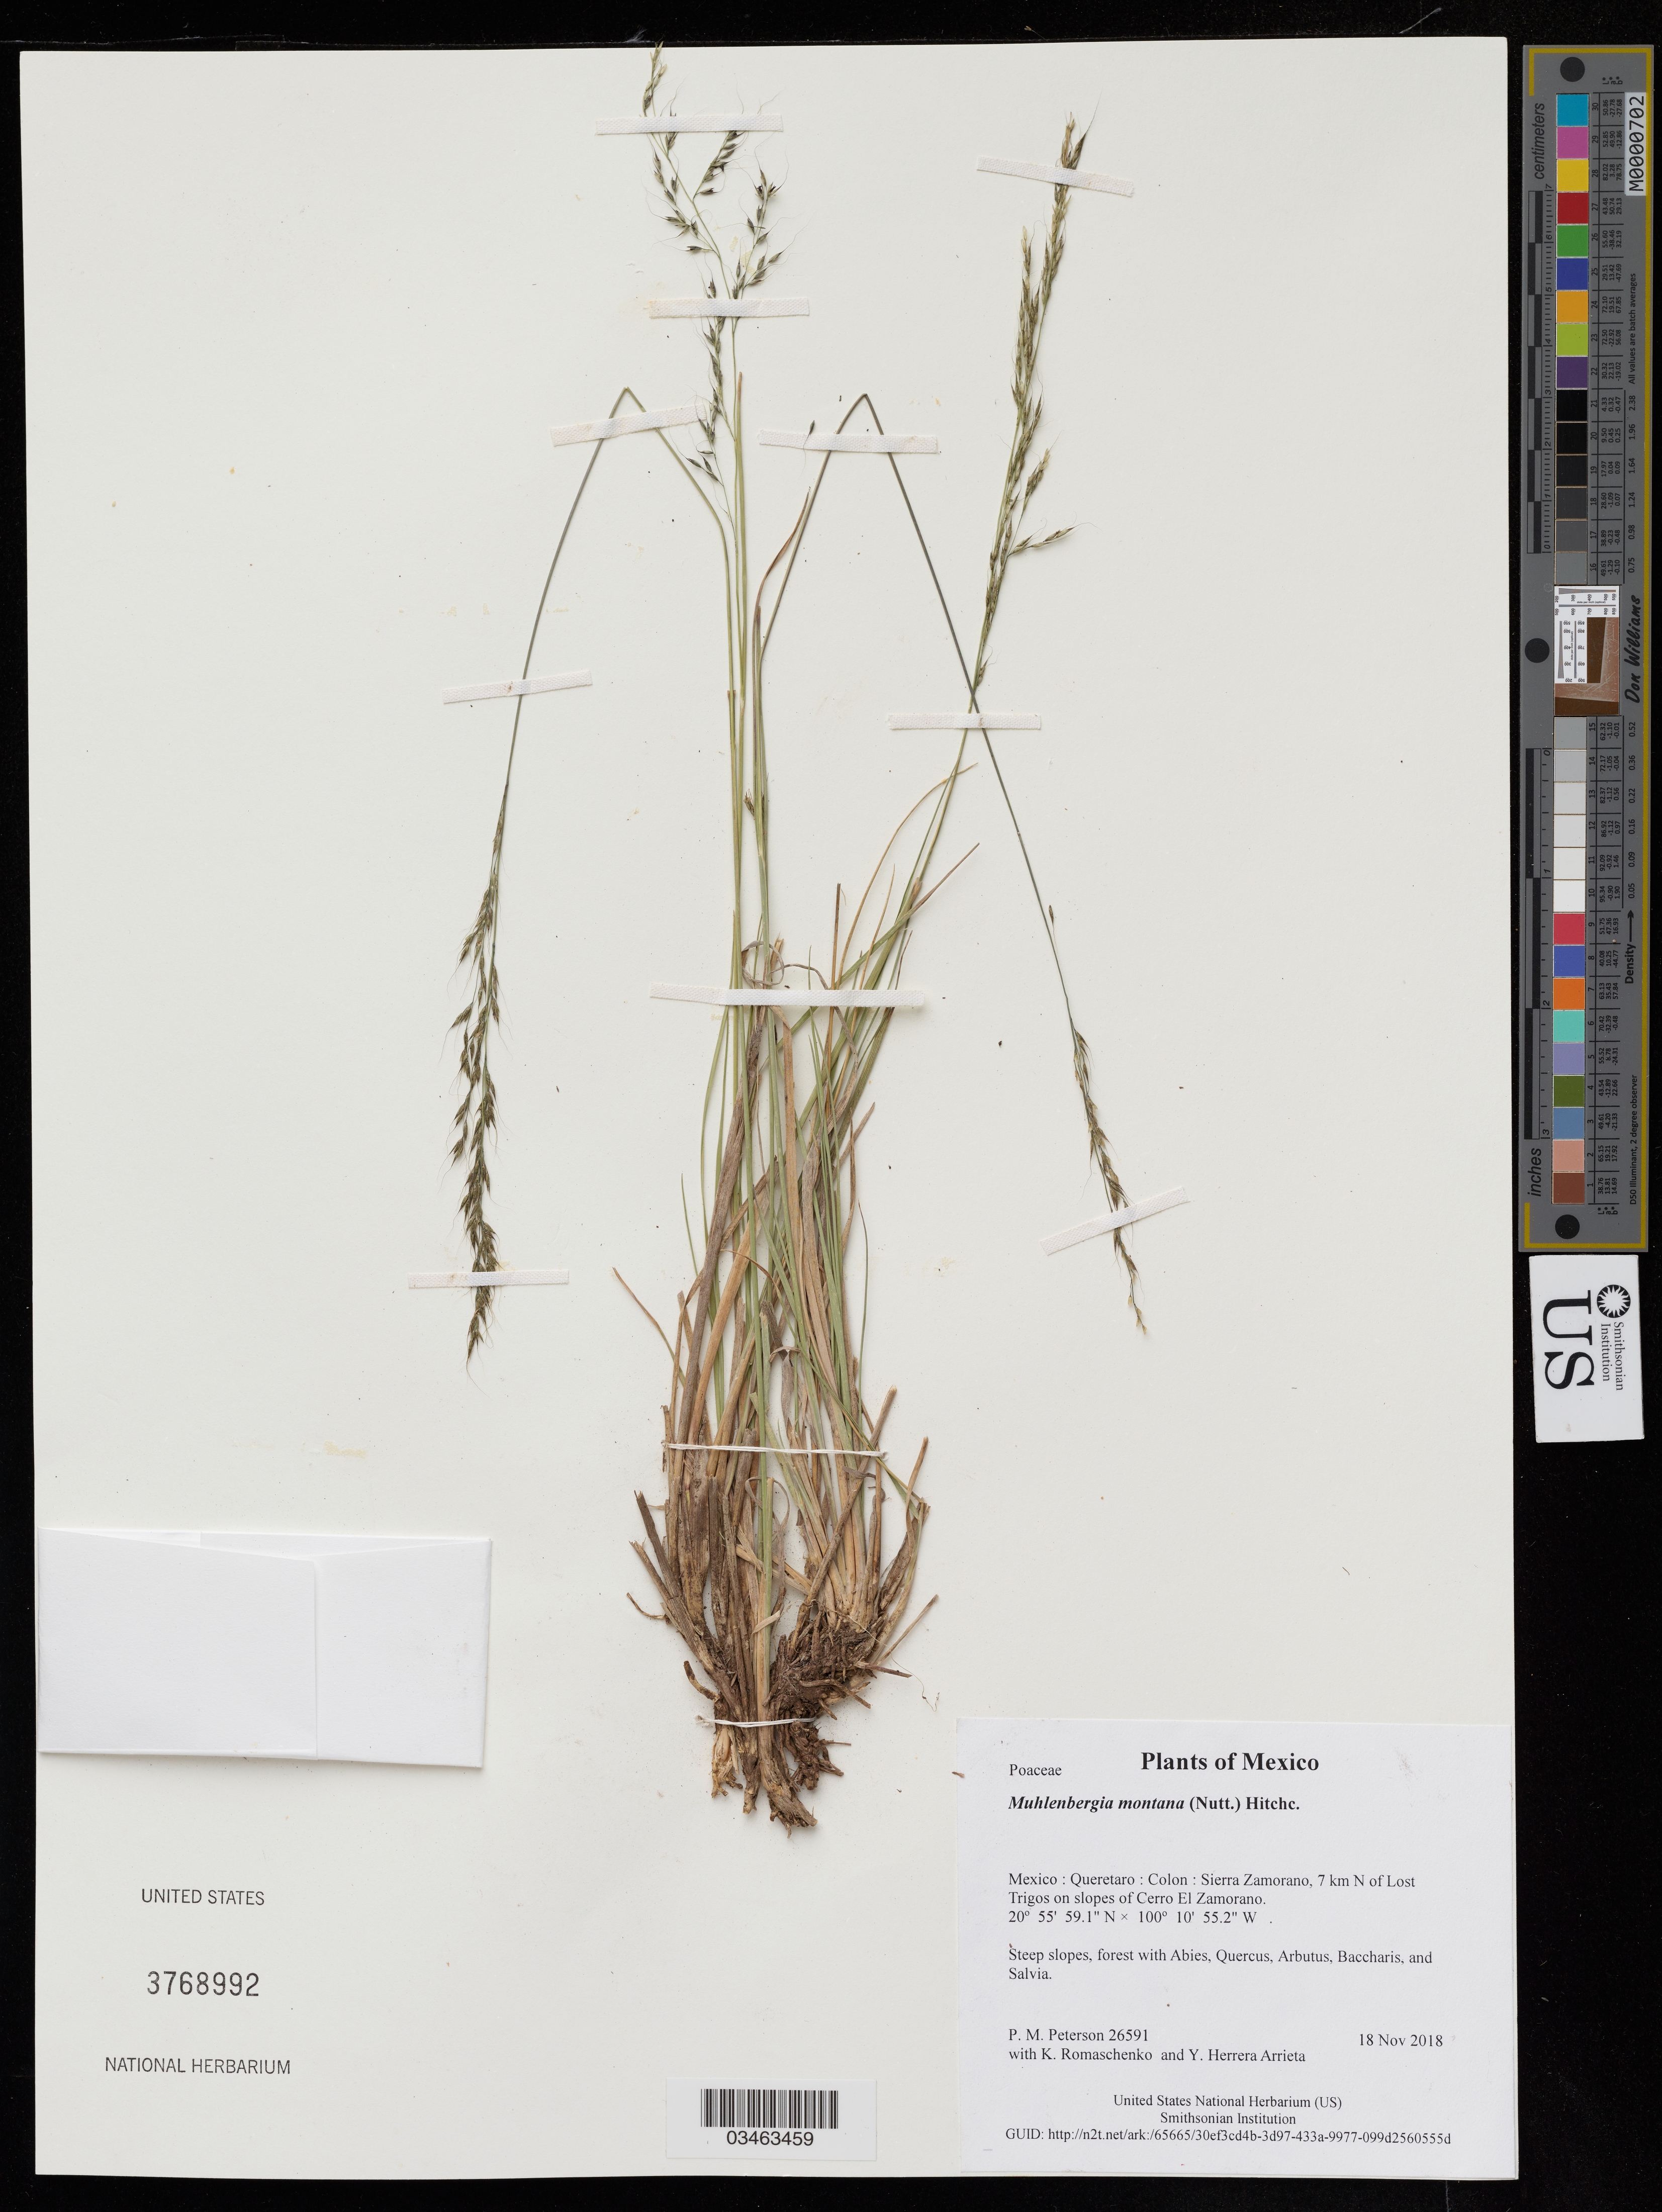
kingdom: Plantae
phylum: Tracheophyta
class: Liliopsida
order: Poales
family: Poaceae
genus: Muhlenbergia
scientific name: Muhlenbergia montana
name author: (Nutt.) Hitchc.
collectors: P. M. Peterson, K. Romaschenko & Y. Herrera Arrieta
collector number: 26591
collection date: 2018-11-18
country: Mexico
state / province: Queretaro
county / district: Colon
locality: Sierra Zamorano, 7 km N of Lost Trigos on slopes of Cerro El Zamorano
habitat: Steep slopes, forest with Abies, Quercus, Arbutus, Baccharis, and Salvia.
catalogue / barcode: US 3768992